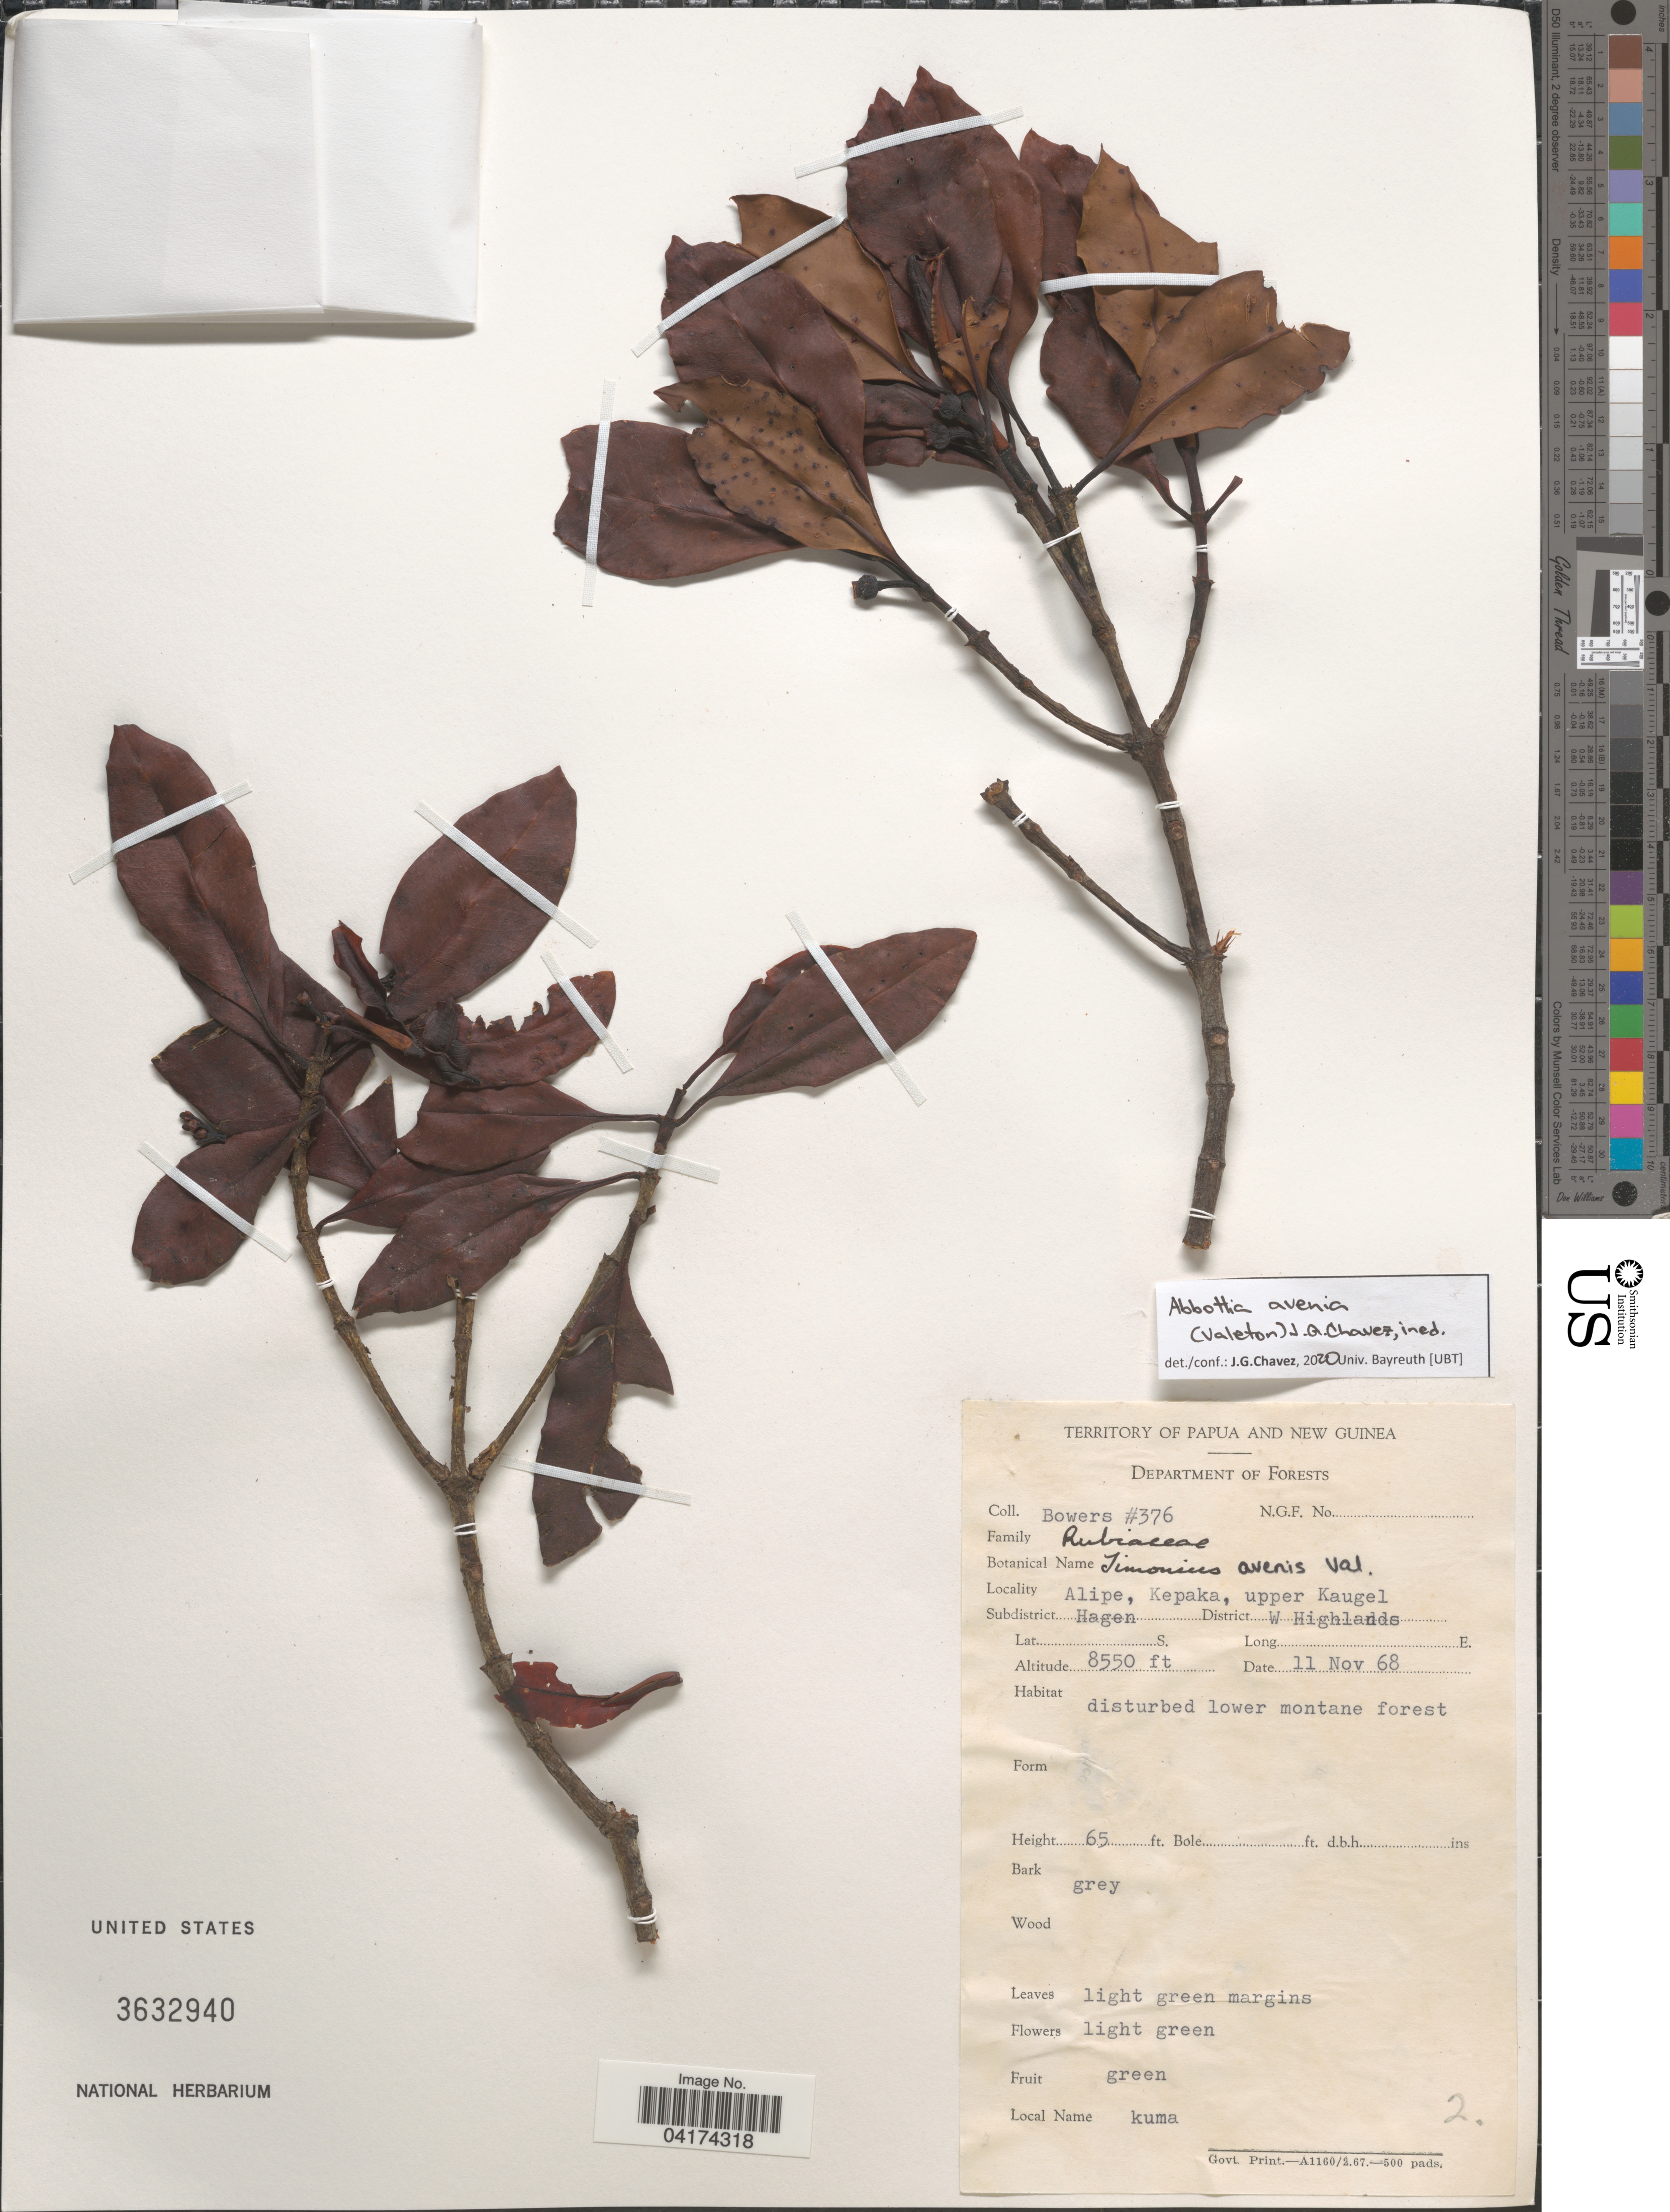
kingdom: Plantae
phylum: Tracheophyta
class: Magnoliopsida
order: Gentianales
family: Rubiaceae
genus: Abbottia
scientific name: Abbottia avenia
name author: (Valeton) J.G. Chavez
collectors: -. Bowers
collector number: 376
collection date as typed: Transcribed d/m/y: 11/11/68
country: Papua New Guinea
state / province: Western Highlands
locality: Territory of Papua and New Guinea. Alipe, Kepaka, upper Kaugel. Subdistrict Hagen. District W Highlands.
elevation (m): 2606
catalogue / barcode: US 3632940